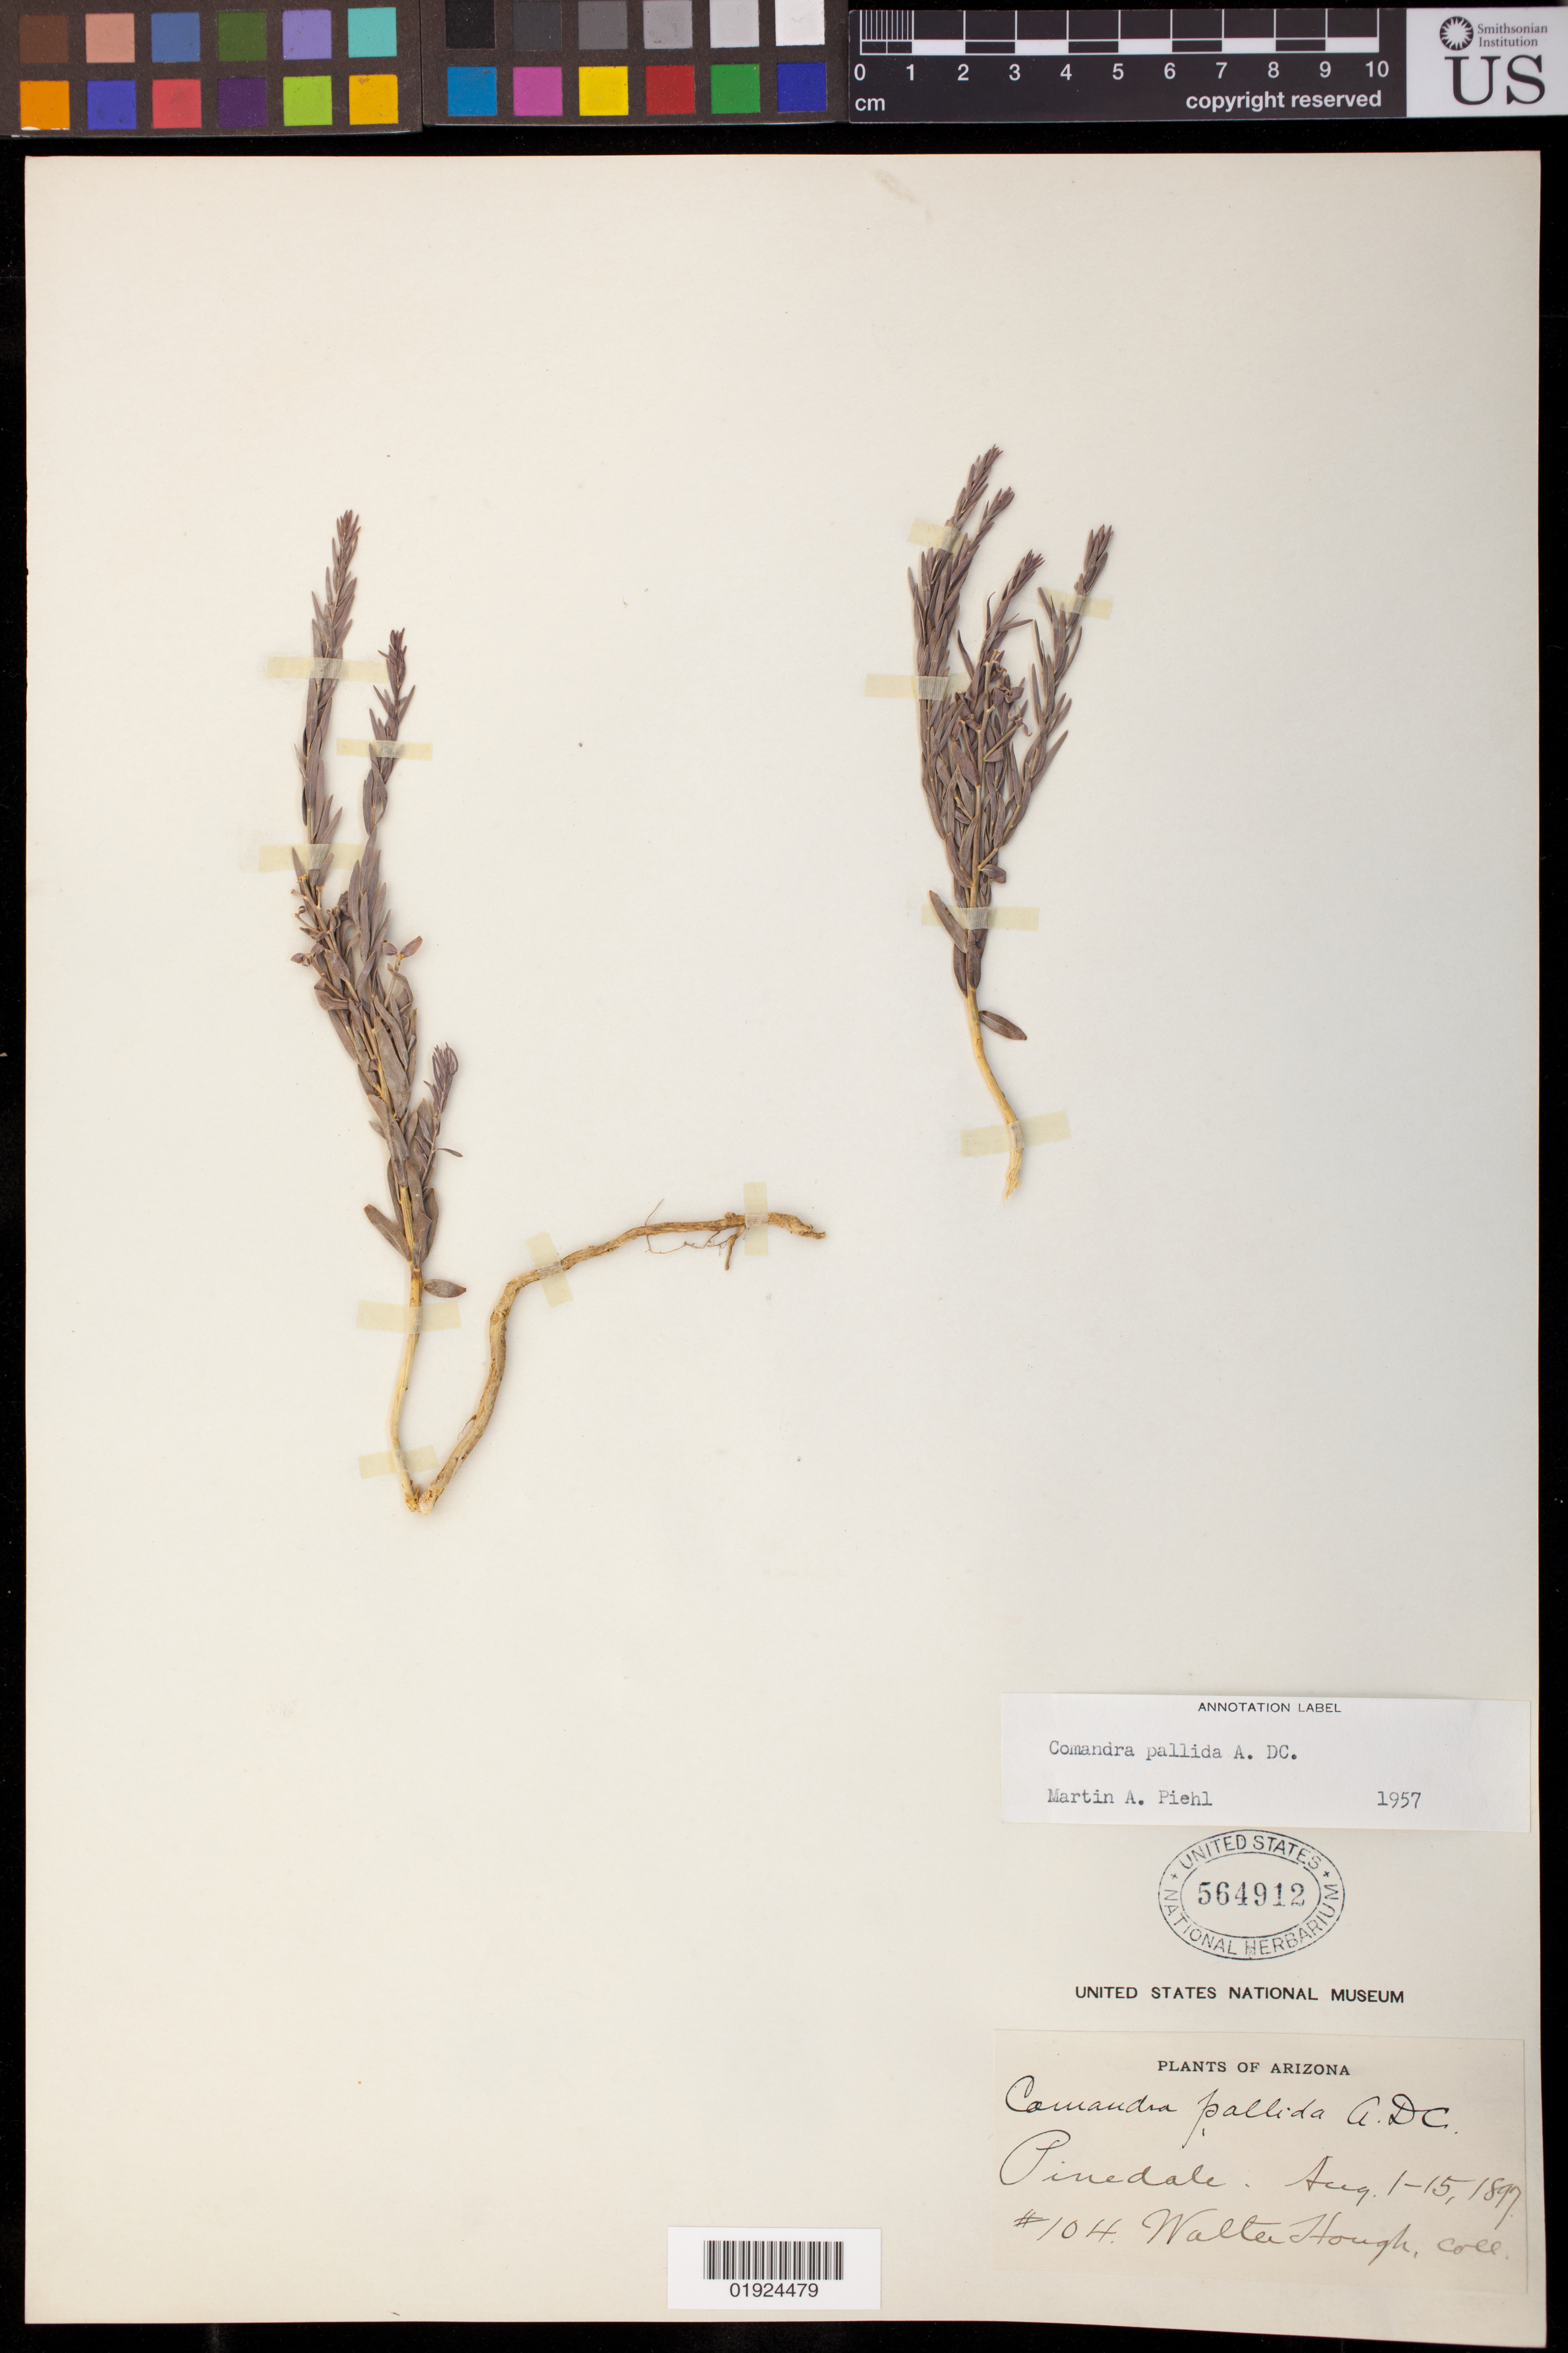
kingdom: Plantae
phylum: Tracheophyta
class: Magnoliopsida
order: Santalales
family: Comandraceae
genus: Comandra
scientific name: Comandra pallida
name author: A. DC.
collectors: W. Hough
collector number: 104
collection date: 1897-08-01/1897-08-15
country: United States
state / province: Arizona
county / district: Navajo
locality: Pinedale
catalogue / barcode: US 564912